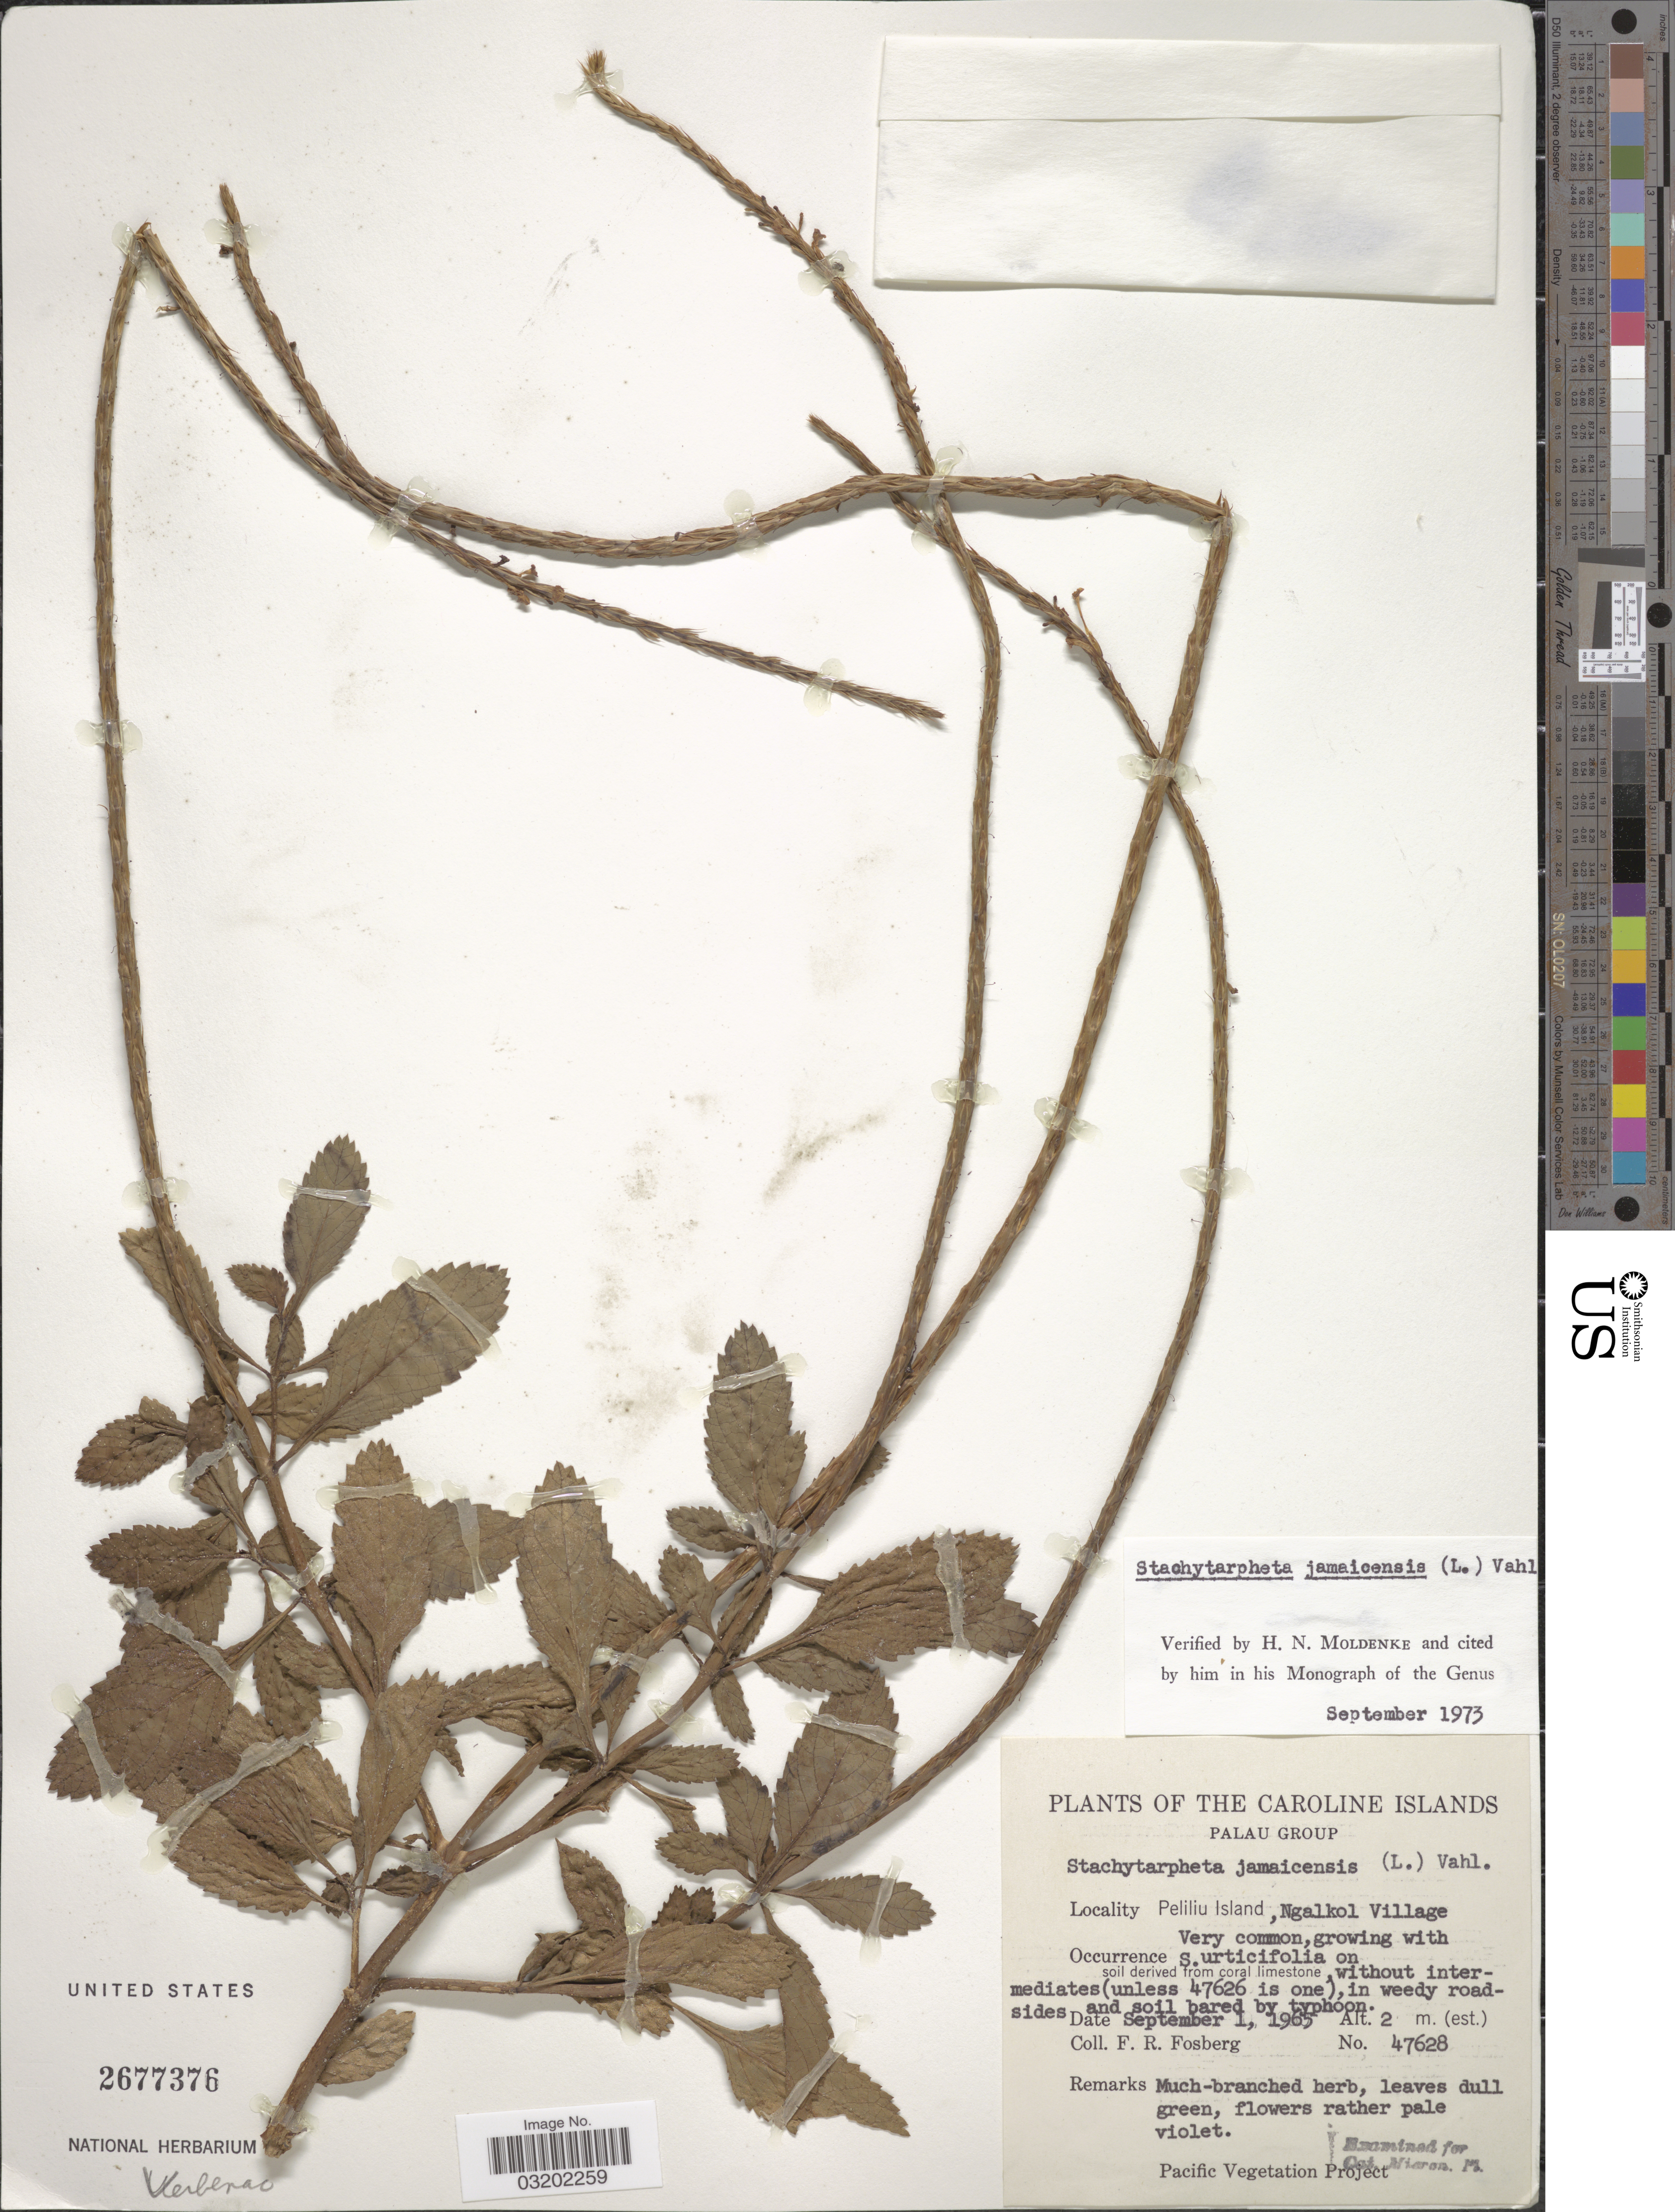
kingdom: Plantae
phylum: Tracheophyta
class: Magnoliopsida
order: Lamiales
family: Verbenaceae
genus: Stachytarpheta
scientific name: Stachytarpheta jamaicensis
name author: (L.) Vahl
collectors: F. R. Fosberg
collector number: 47628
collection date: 1965-09-01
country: Palau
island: Beliliou [Peleliu]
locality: Caroline Islands. Palau Group. Peliliu Island, Ngalkol Village.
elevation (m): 2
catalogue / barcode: US 2677376